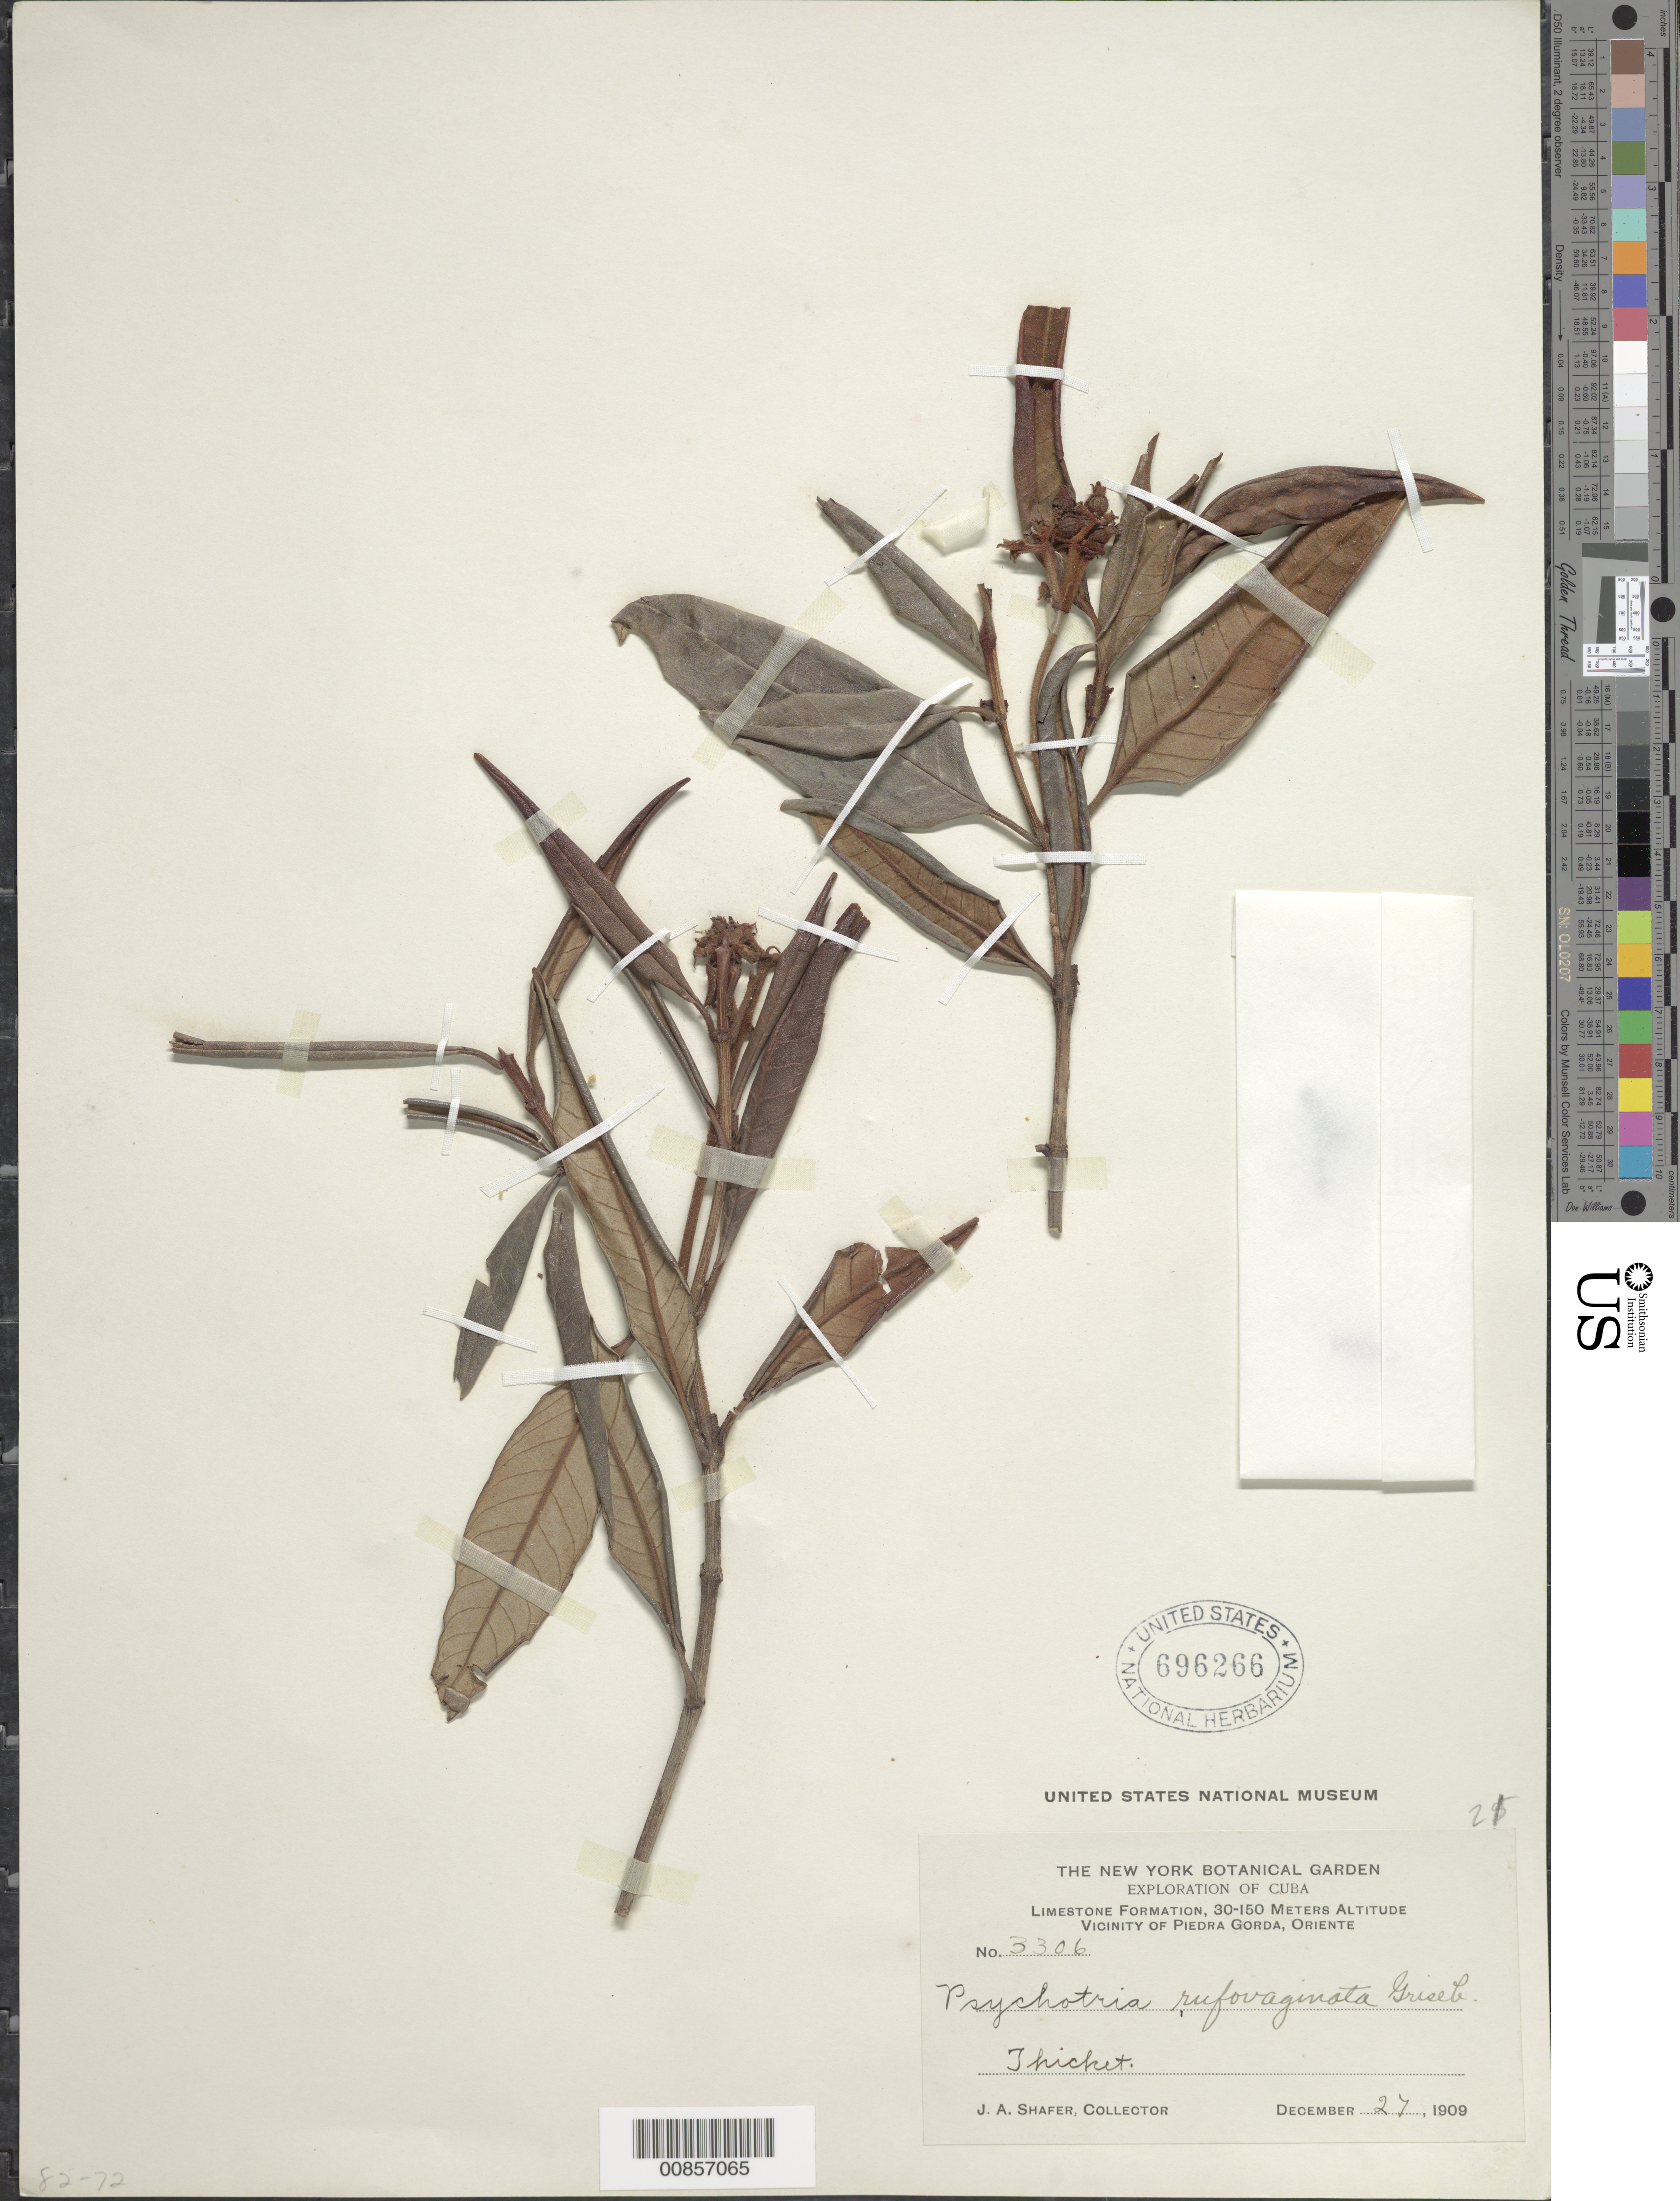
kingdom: Plantae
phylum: Tracheophyta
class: Magnoliopsida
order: Gentianales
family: Rubiaceae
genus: Psychotria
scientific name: Psychotria rufovaginata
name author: Griseb.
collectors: J. A. Shafer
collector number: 3306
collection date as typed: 27 Dec 1909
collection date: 1909-12-27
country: Cuba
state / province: Oriente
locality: Vicinity of Piedra Gorda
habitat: Thicket on limestone formation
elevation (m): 30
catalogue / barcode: US 696266